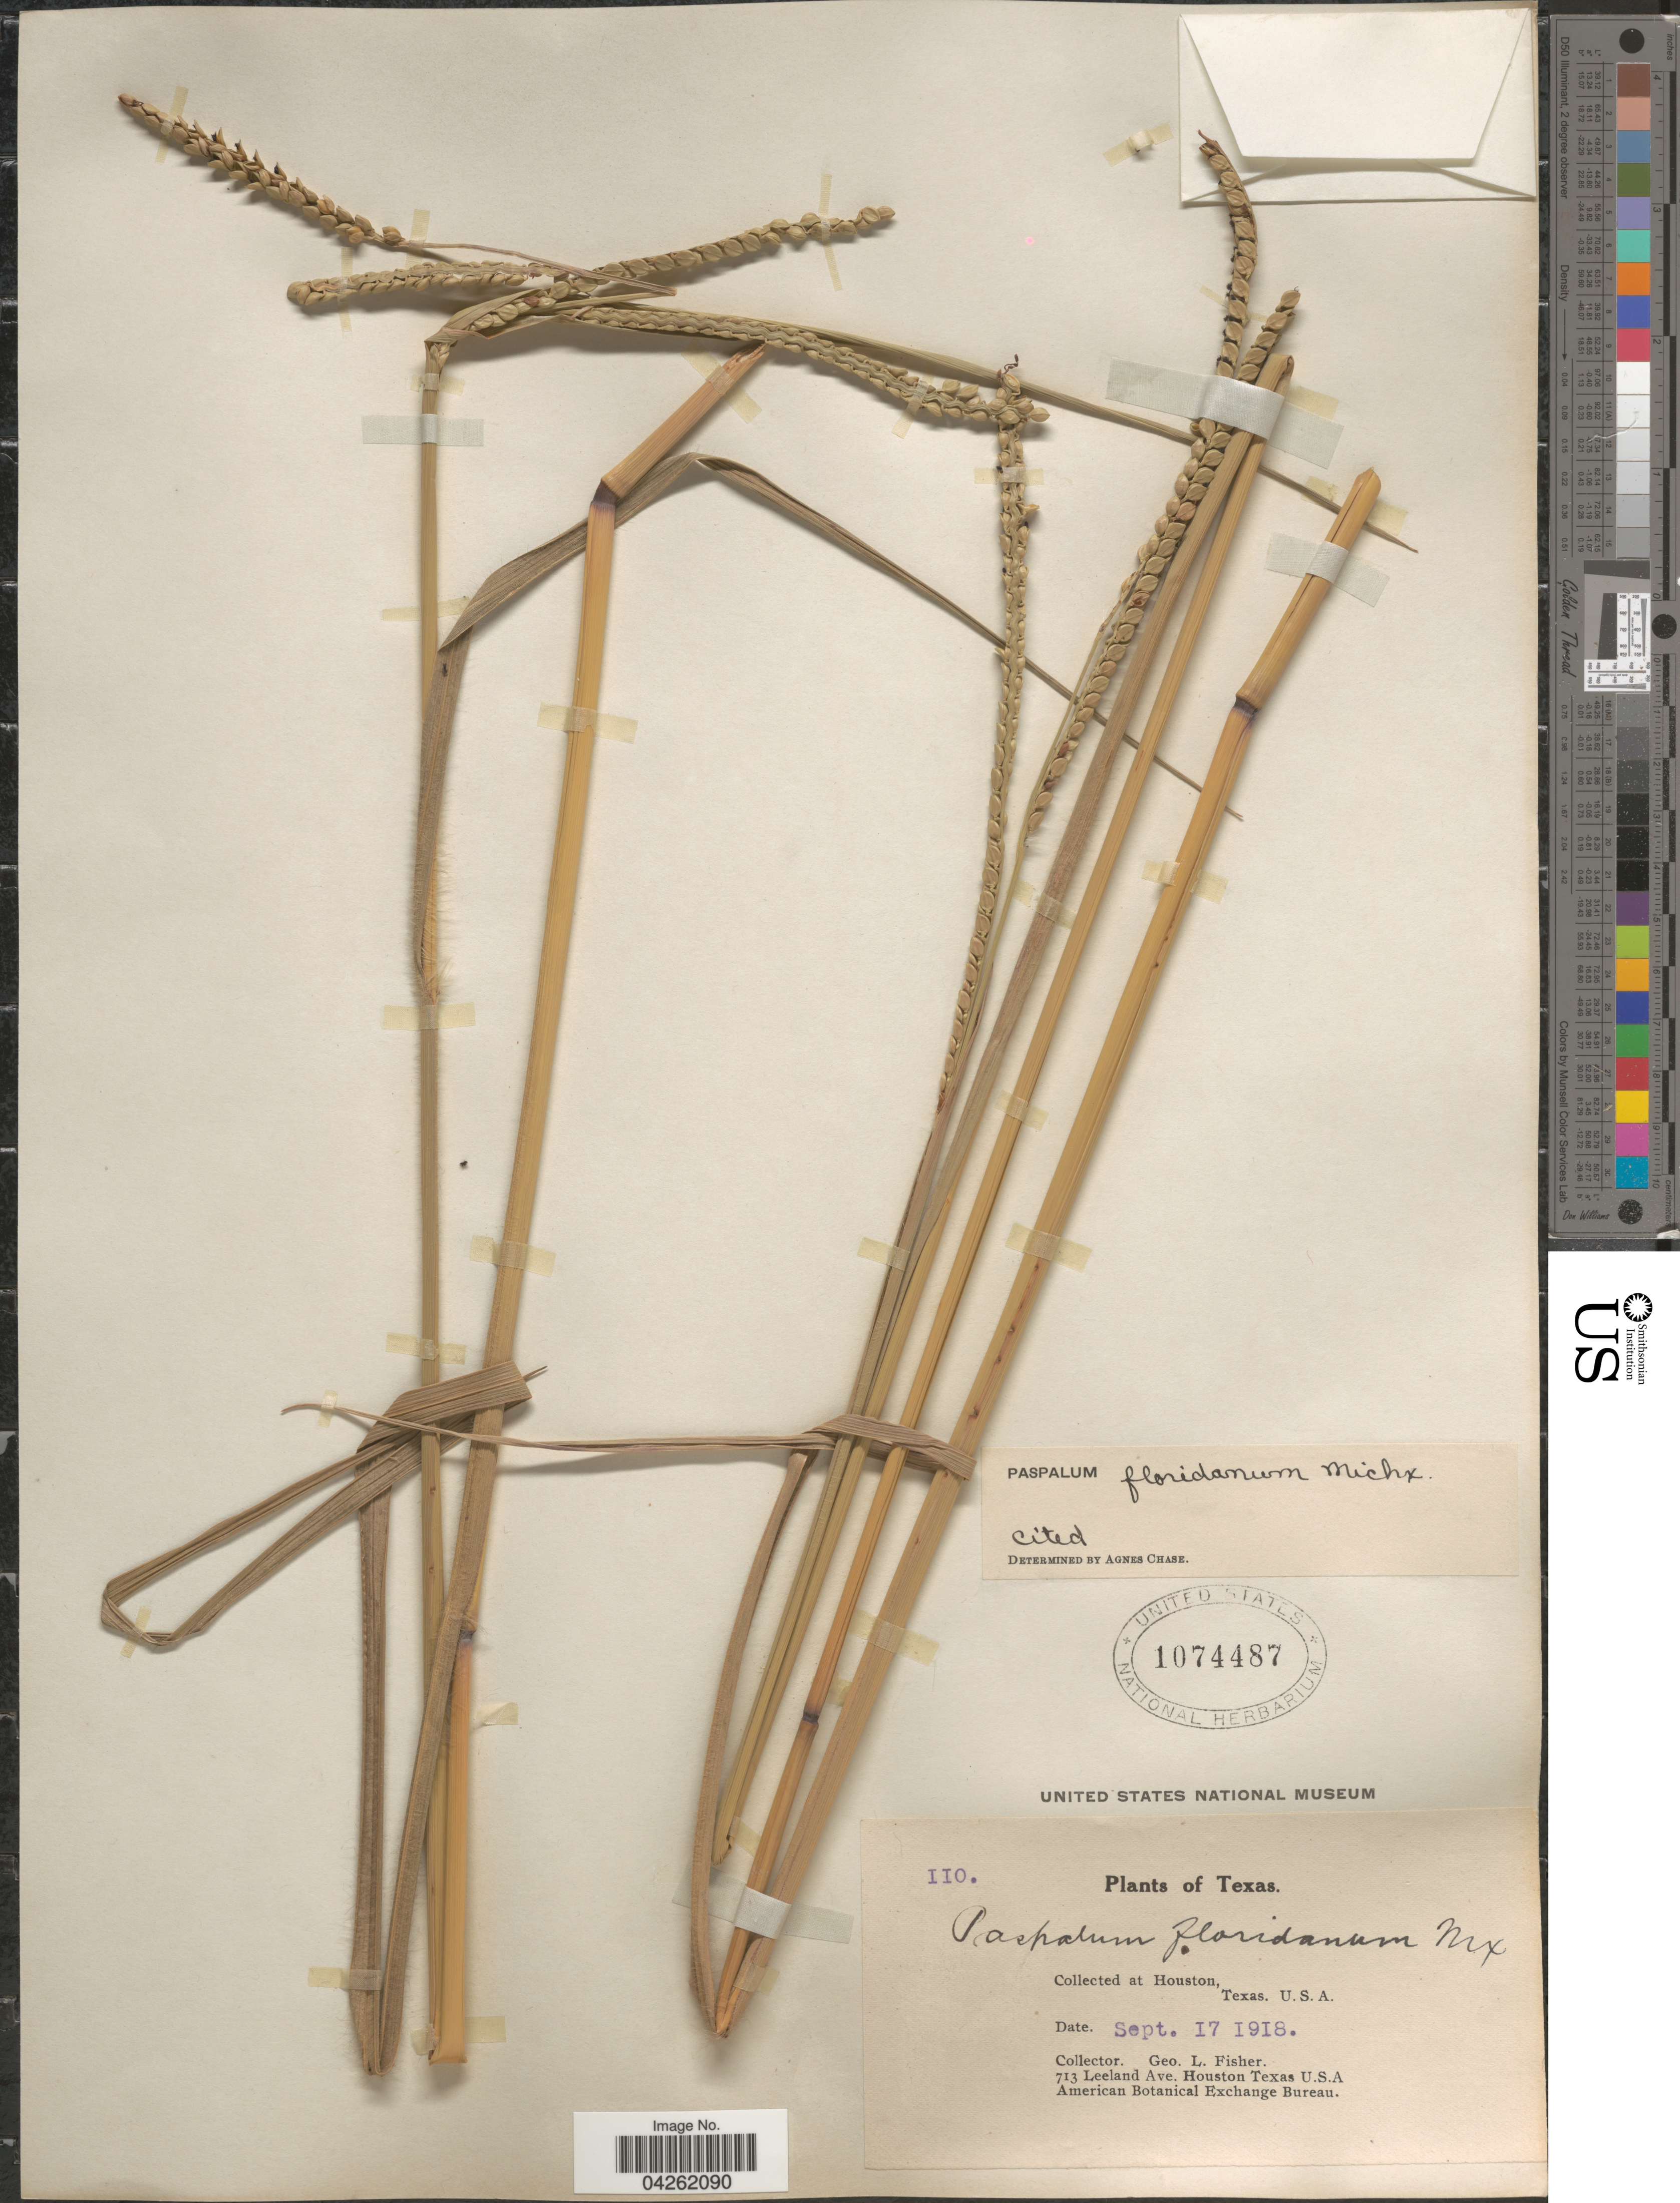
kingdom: Plantae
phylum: Tracheophyta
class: Liliopsida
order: Poales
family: Poaceae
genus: Paspalum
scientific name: Paspalum floridanum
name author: Michx.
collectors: G. L. Fisher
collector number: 110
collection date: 1918-09-17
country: United States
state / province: Texas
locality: At Houston.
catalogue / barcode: US 1074487